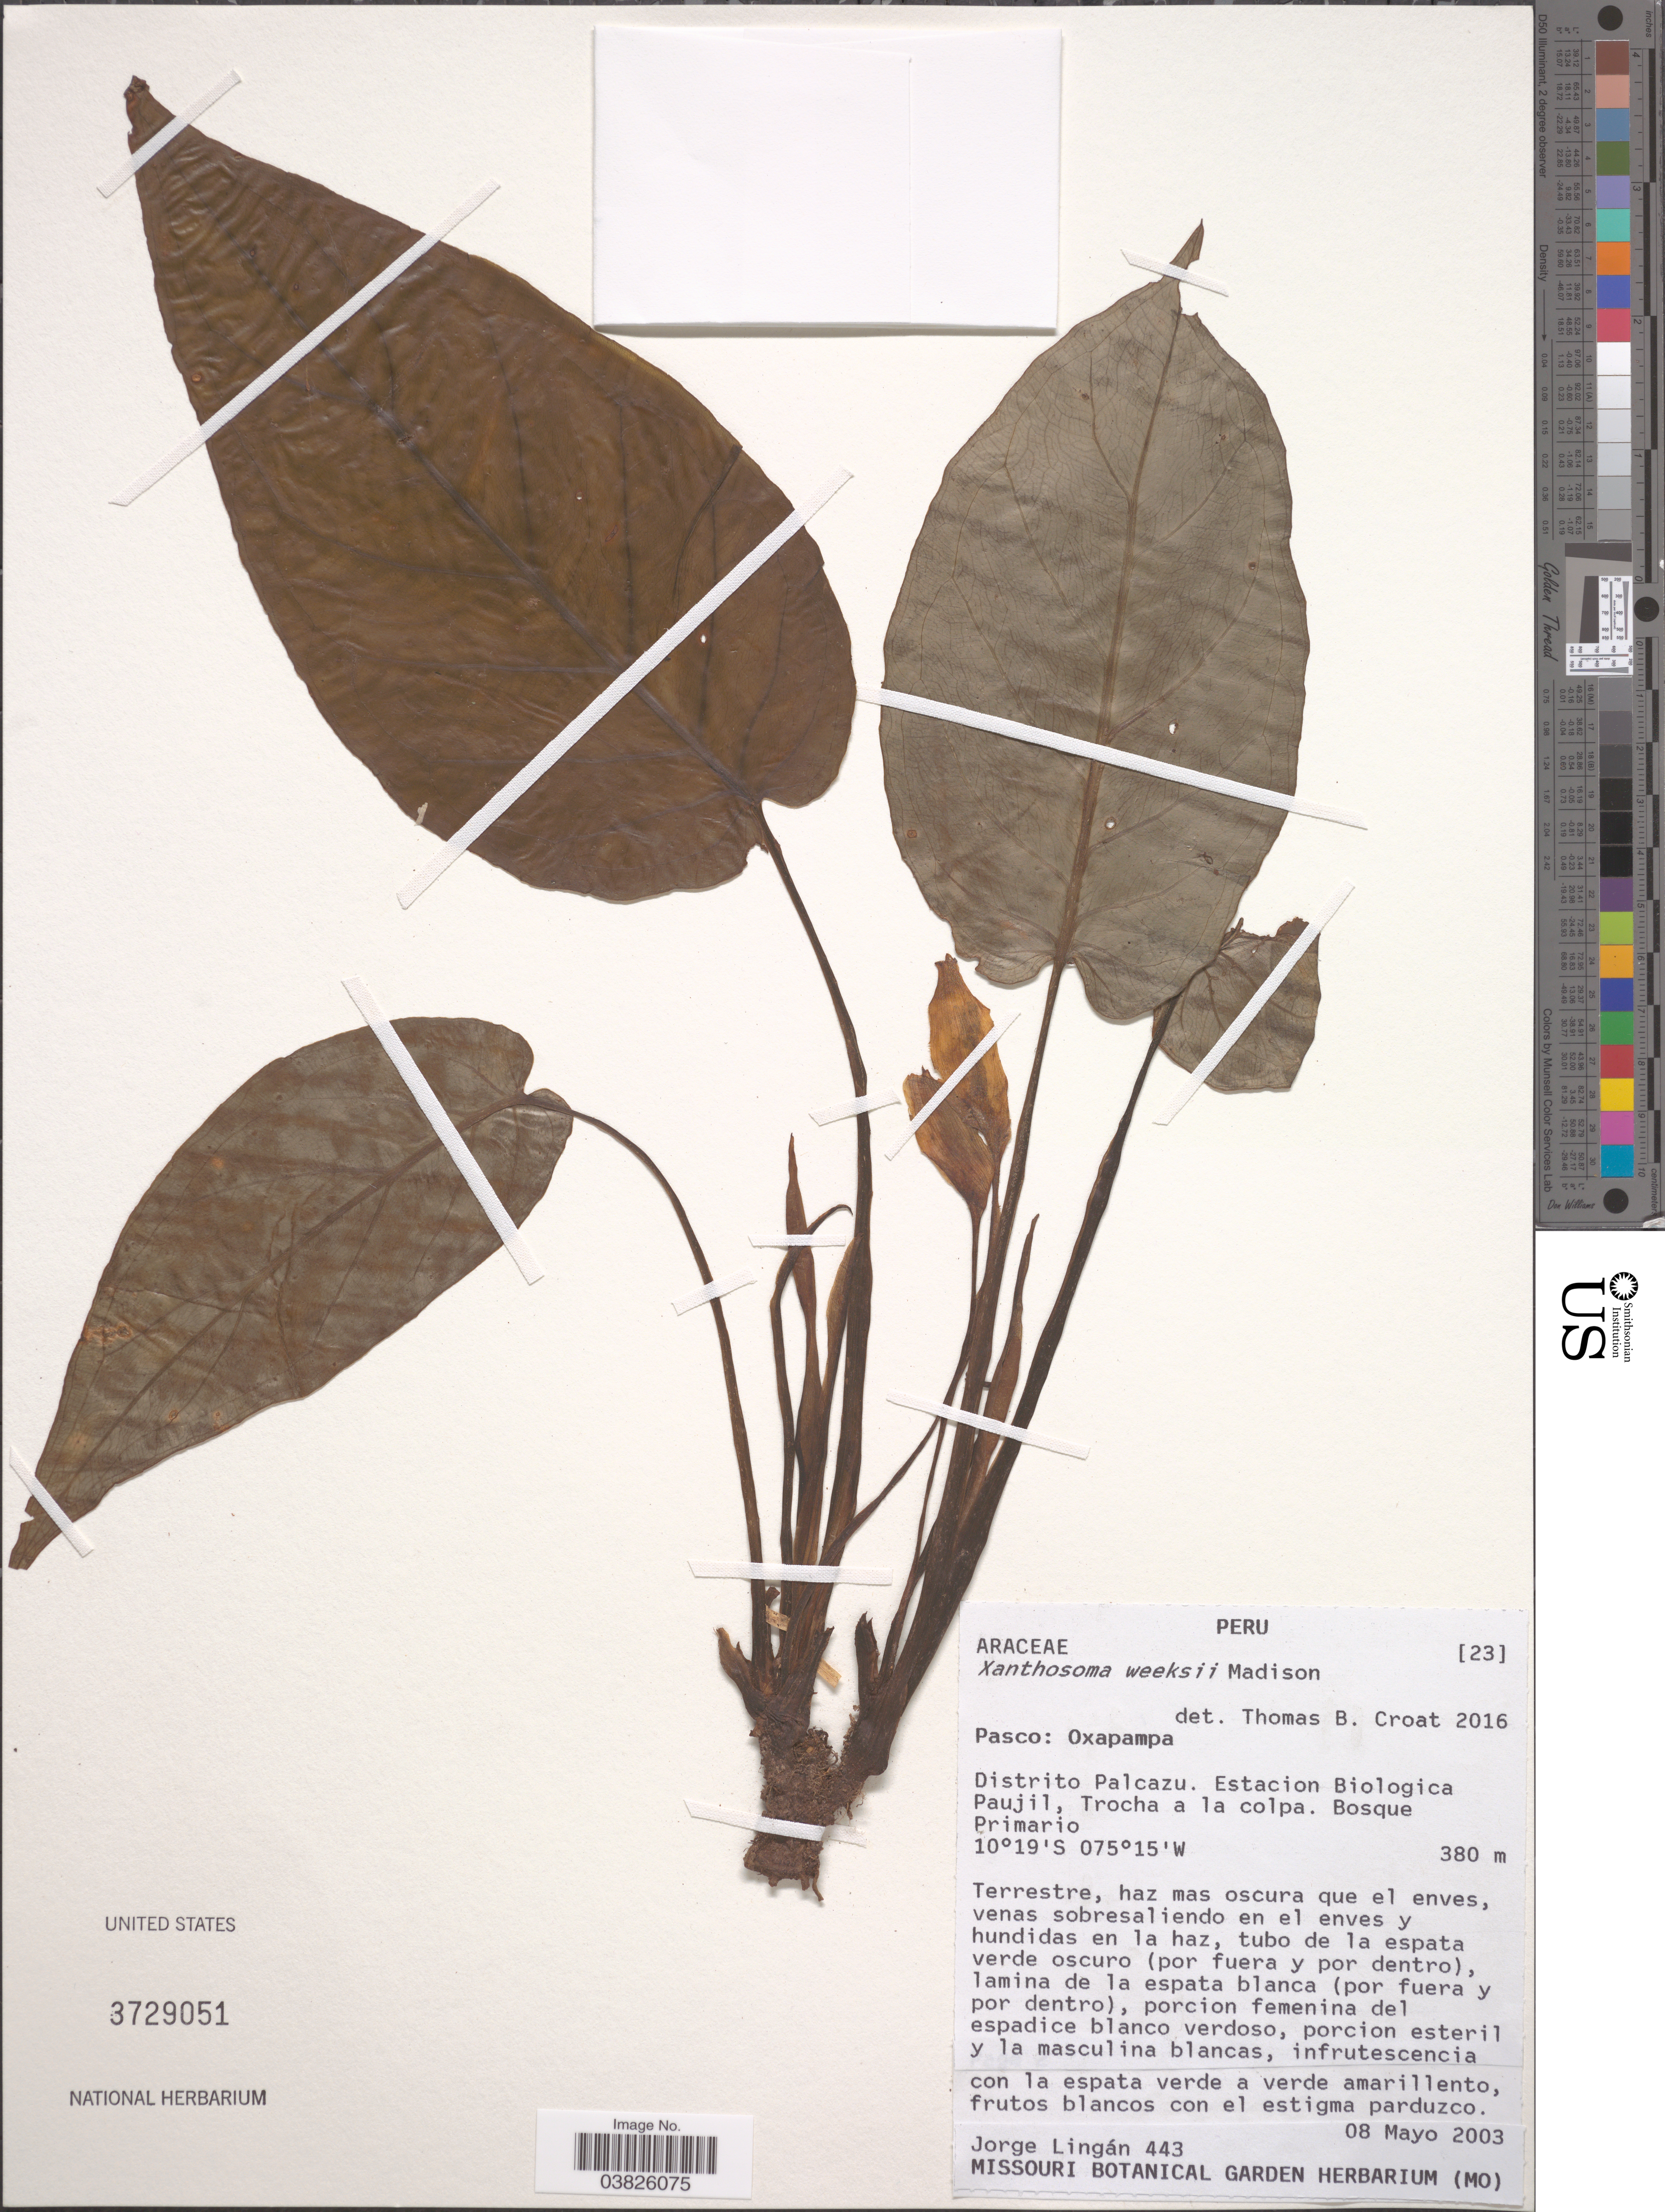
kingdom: Plantae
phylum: Tracheophyta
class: Liliopsida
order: Alismatales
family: Araceae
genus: Xanthosoma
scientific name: Xanthosoma weeksii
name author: Madison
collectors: J. Lingan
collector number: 443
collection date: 2003-05-08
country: Peru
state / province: Pasco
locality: Oxapampa. Distrito Palcazu. Estacion Biologica Paujil, Trocha a la colpa. Bosque Primario.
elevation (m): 380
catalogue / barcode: US 3729051